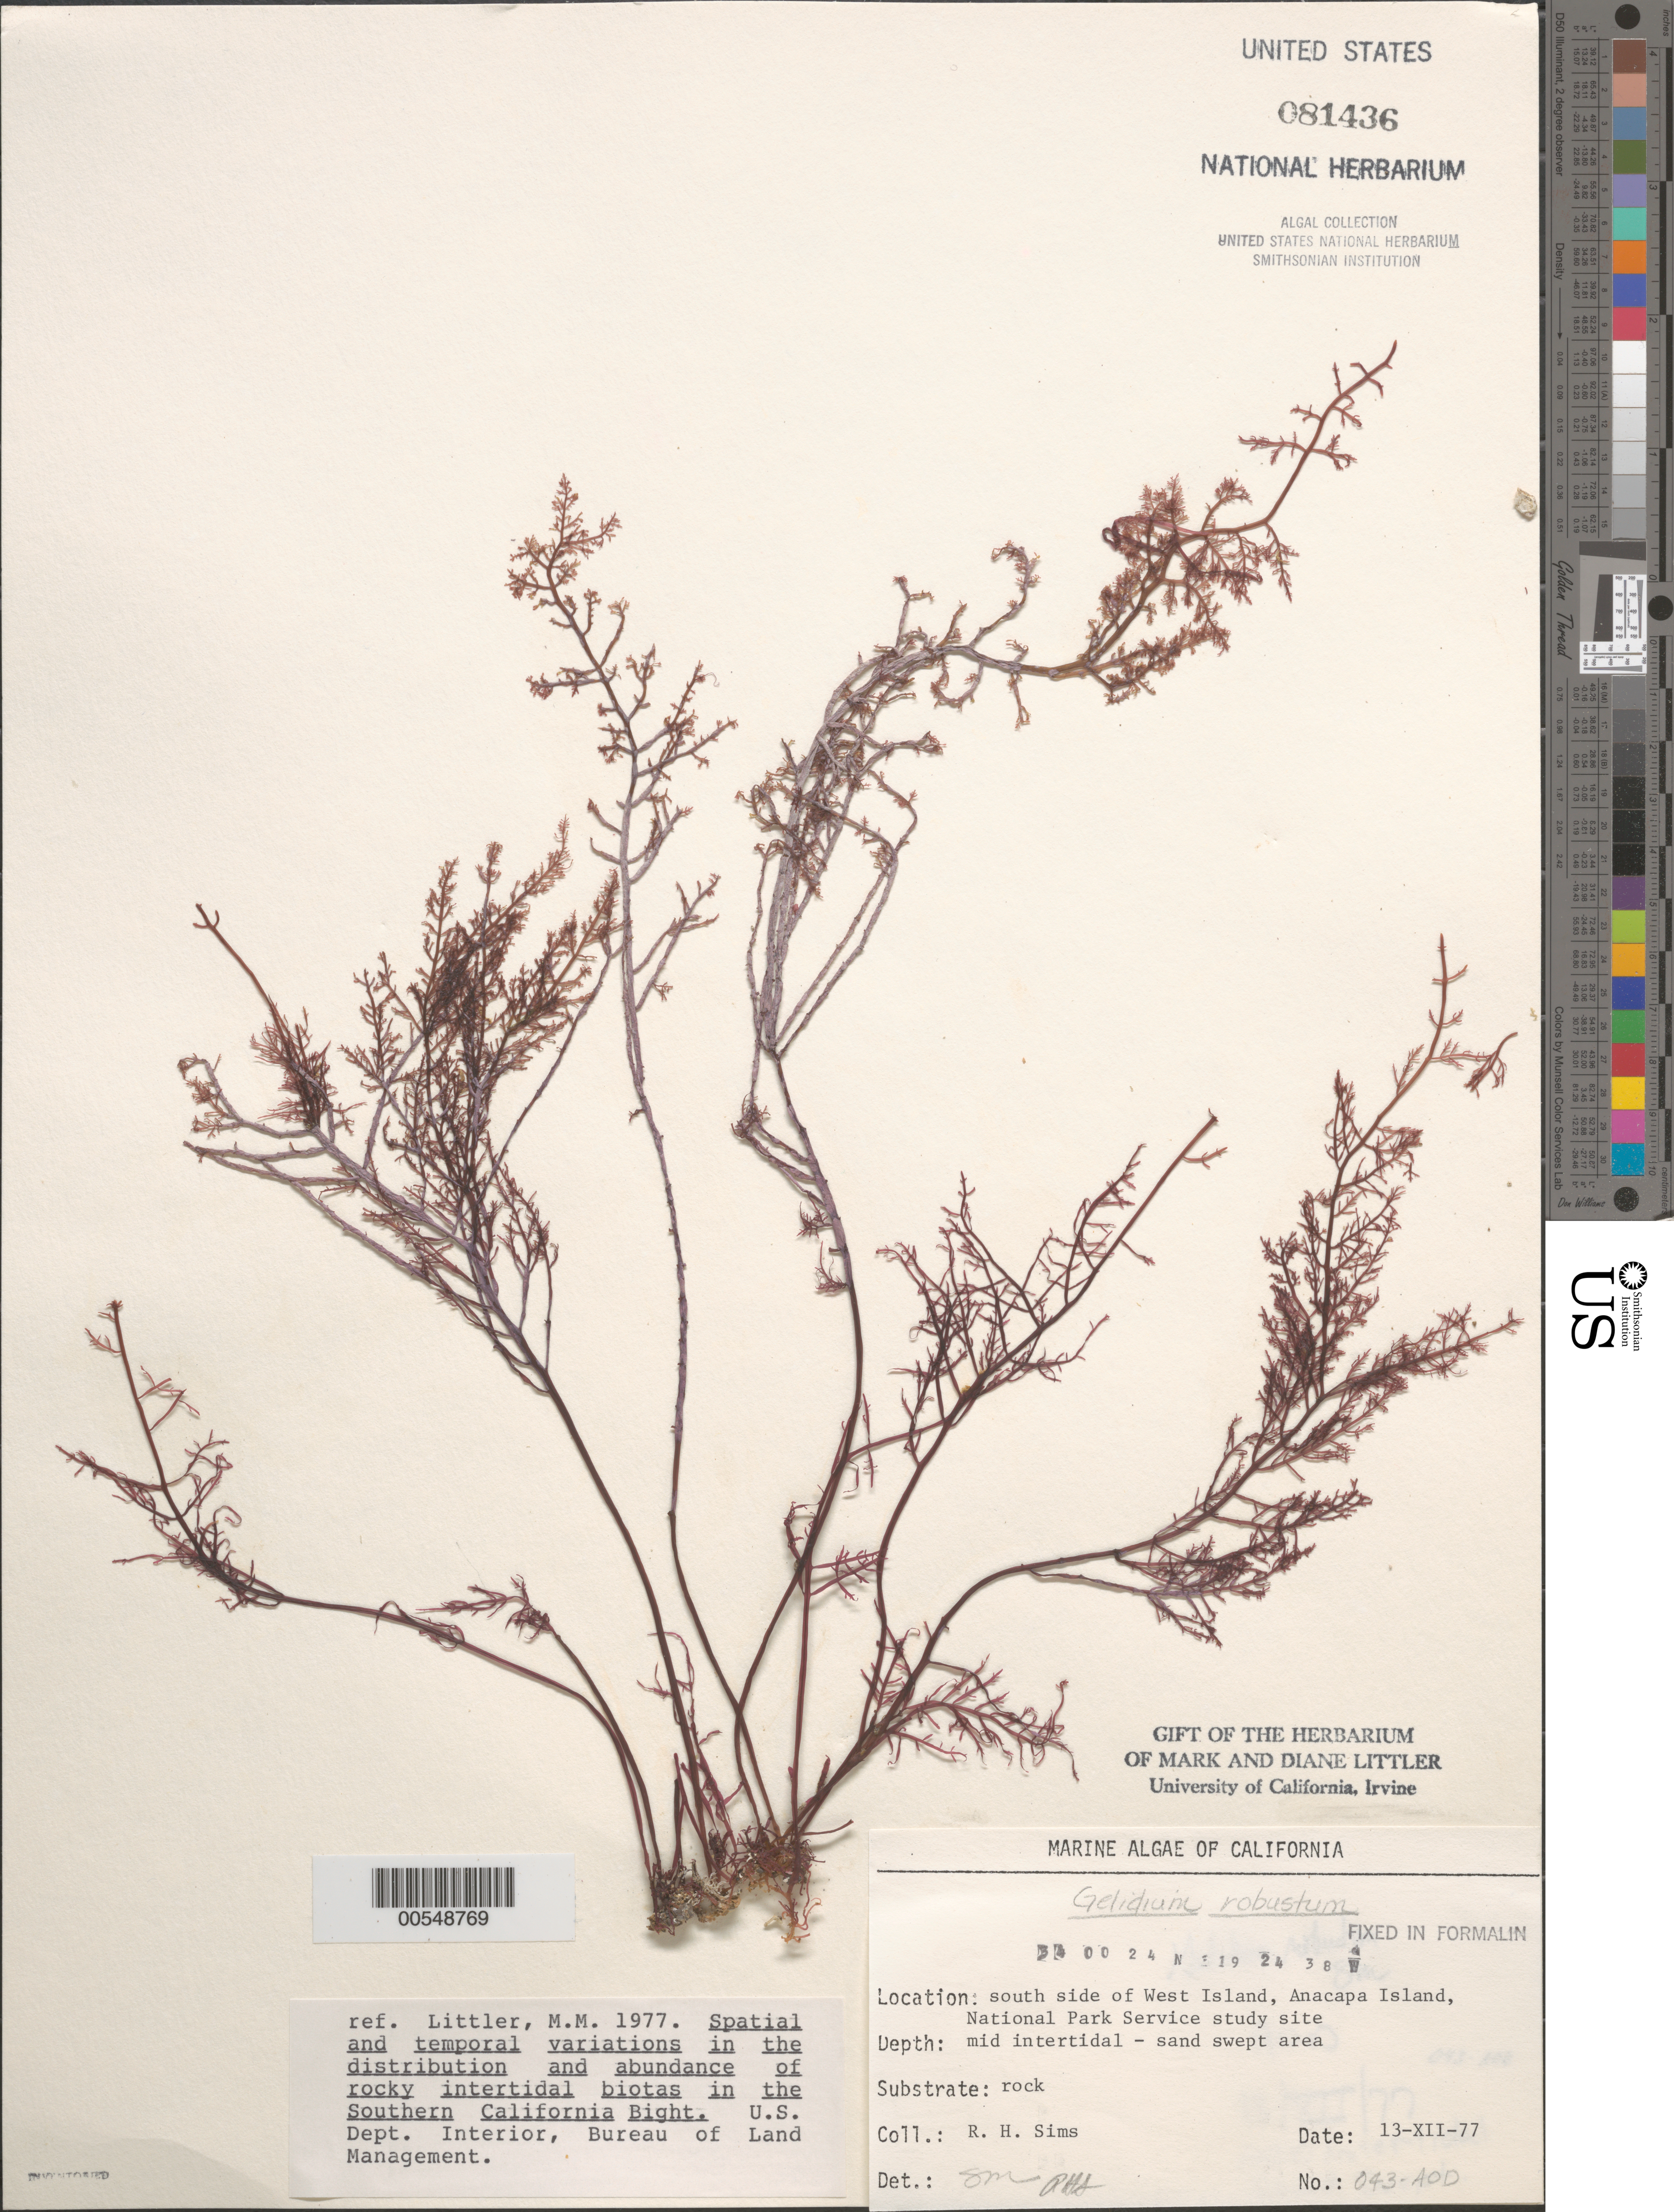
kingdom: Plantae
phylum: Rhodophyta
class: Florideophyceae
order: Gelidiales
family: Gelidiaceae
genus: Gelidium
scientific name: Gelidium robustum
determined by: Sims, Robert H.; Murray, S. N.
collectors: R. H. Sims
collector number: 043-AOD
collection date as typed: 13 Dec 1977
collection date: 1977-12-13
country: United States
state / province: California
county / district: Ventura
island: Anacapa Island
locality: South side of west island [National Park Service site]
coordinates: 34 00'24"N, 119 24'38"W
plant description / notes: BLM-SOCALBIGHT Rocky Intertidal Survey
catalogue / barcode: US 81436